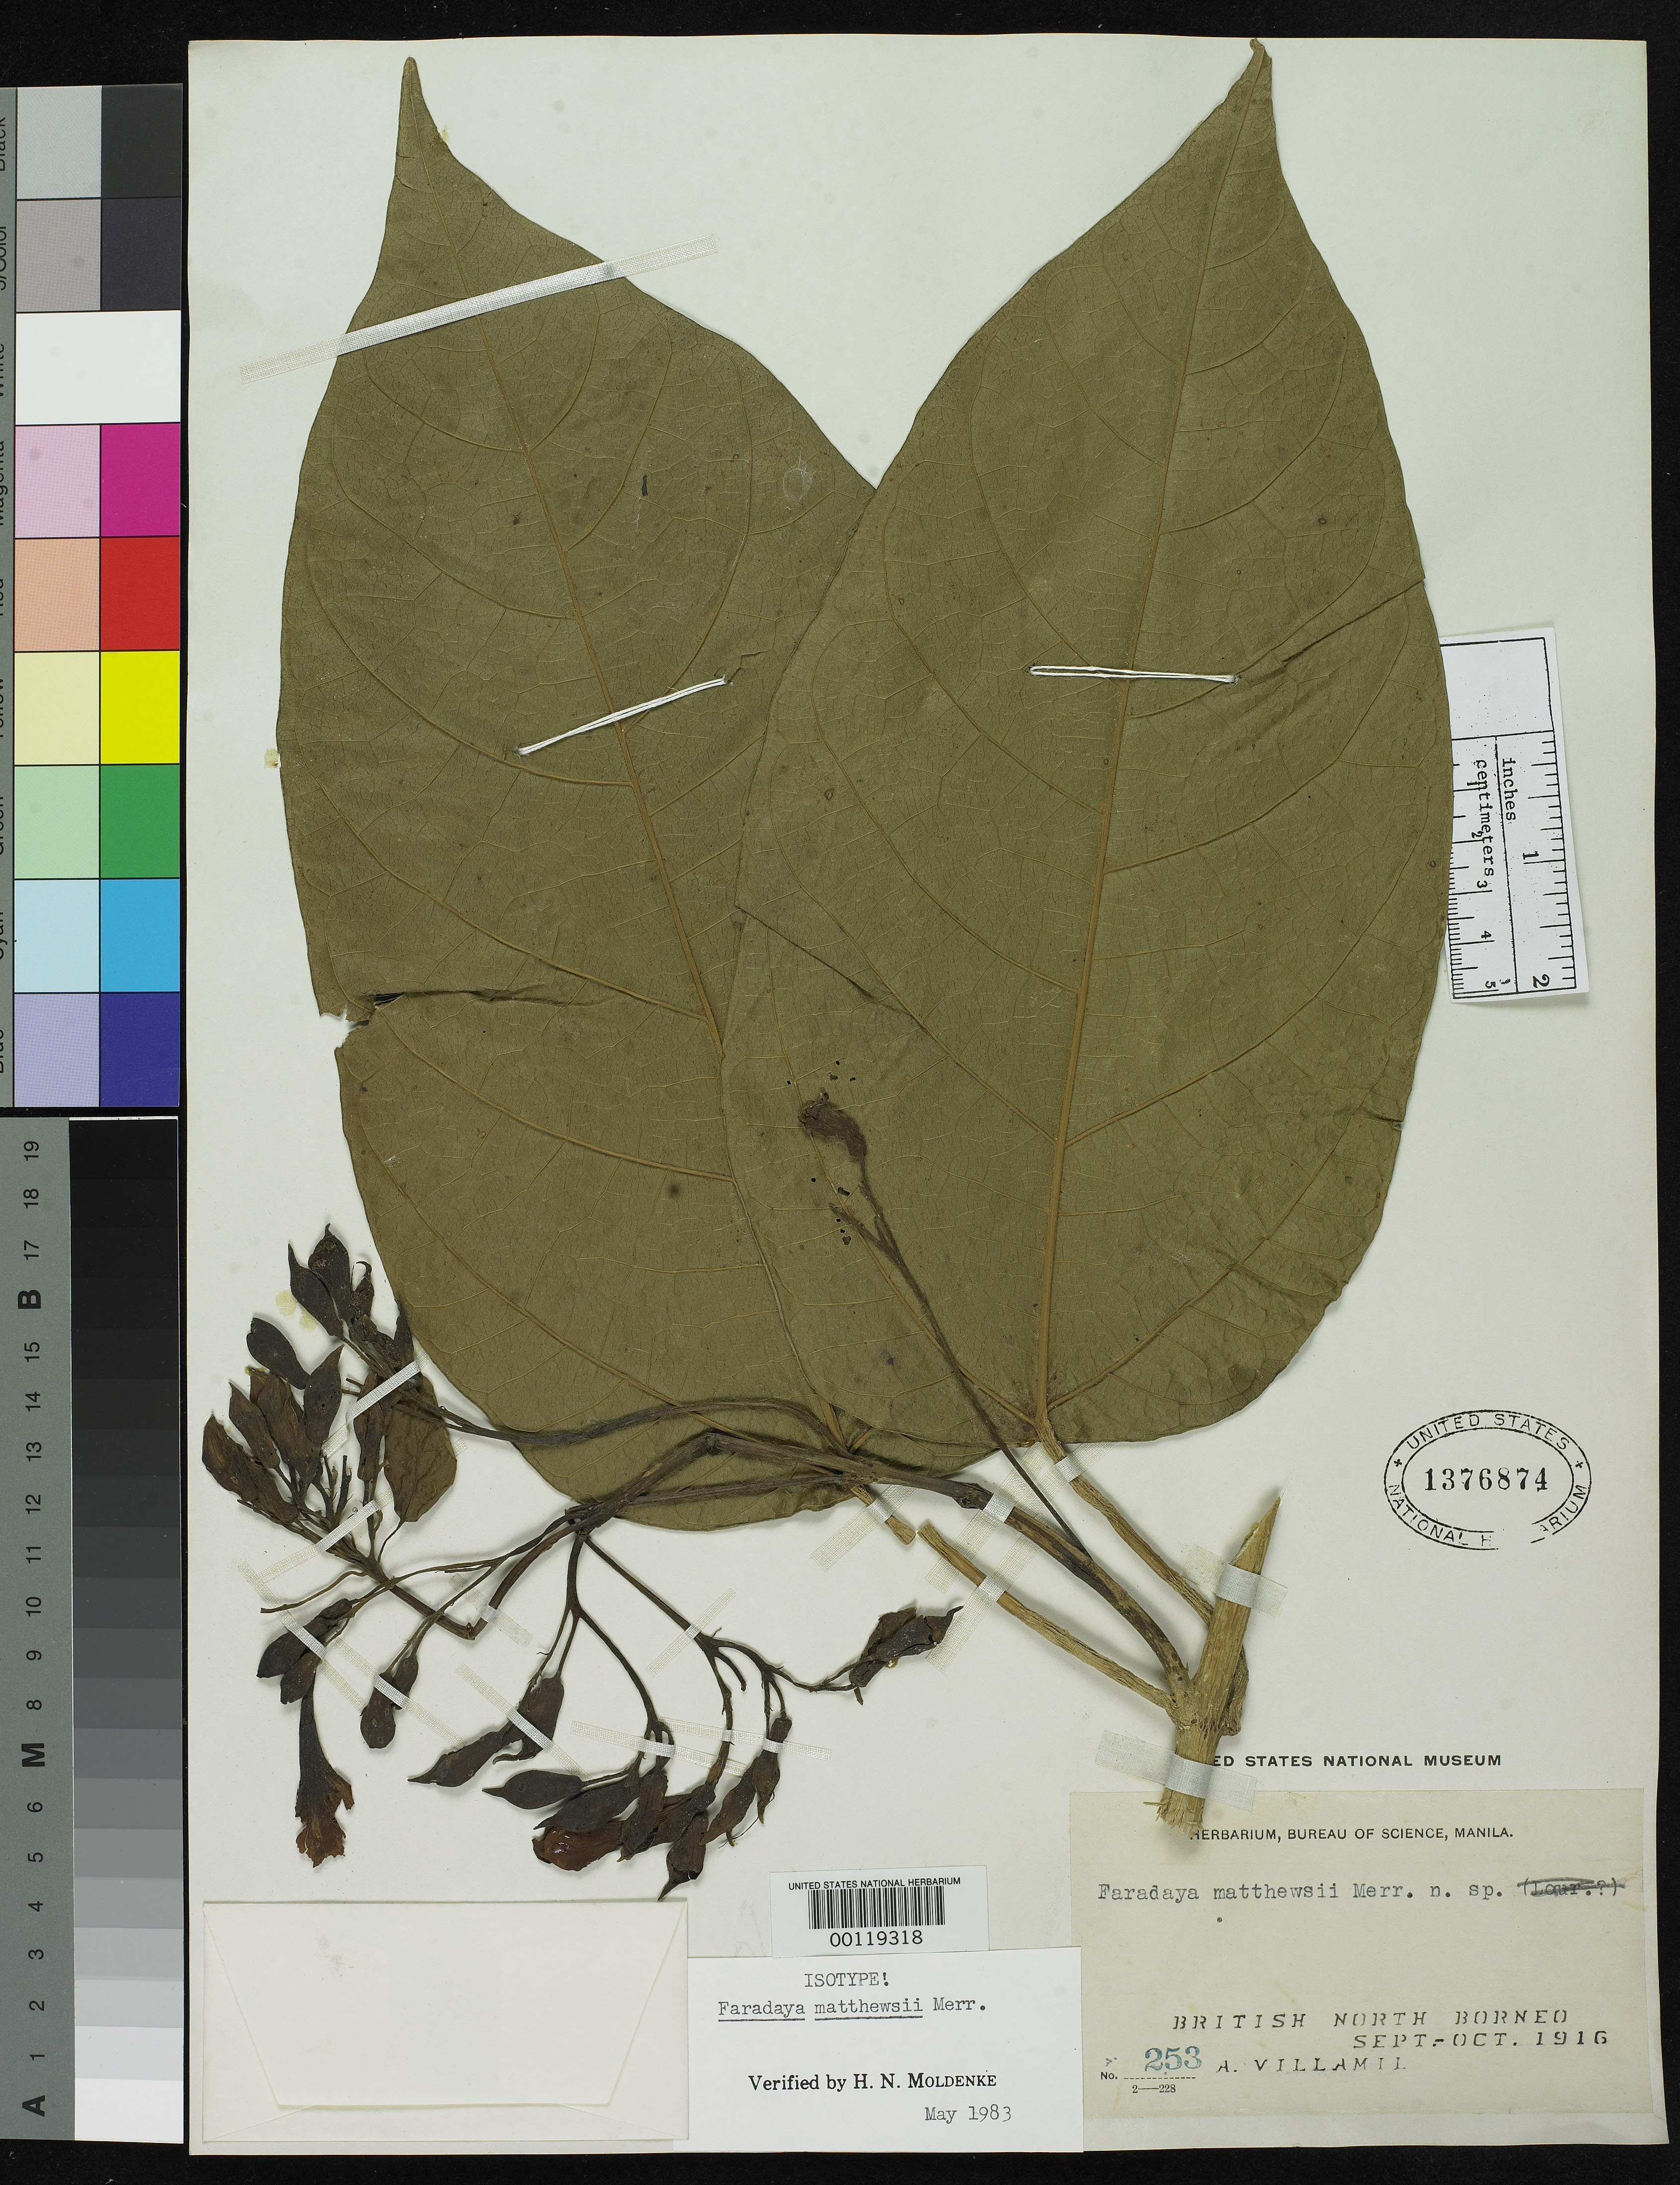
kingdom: Plantae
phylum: Tracheophyta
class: Magnoliopsida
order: Lamiales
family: Lamiaceae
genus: Faradaya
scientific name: Faradaya matthewsii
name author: Merr.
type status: Isotype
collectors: A. Villamil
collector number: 253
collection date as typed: Sep 1916 to -- Oct 1916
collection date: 1916-09/1916-10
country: Malaysia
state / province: Sabah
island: Borneo Island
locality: British North Borneo.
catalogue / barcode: US 1376874